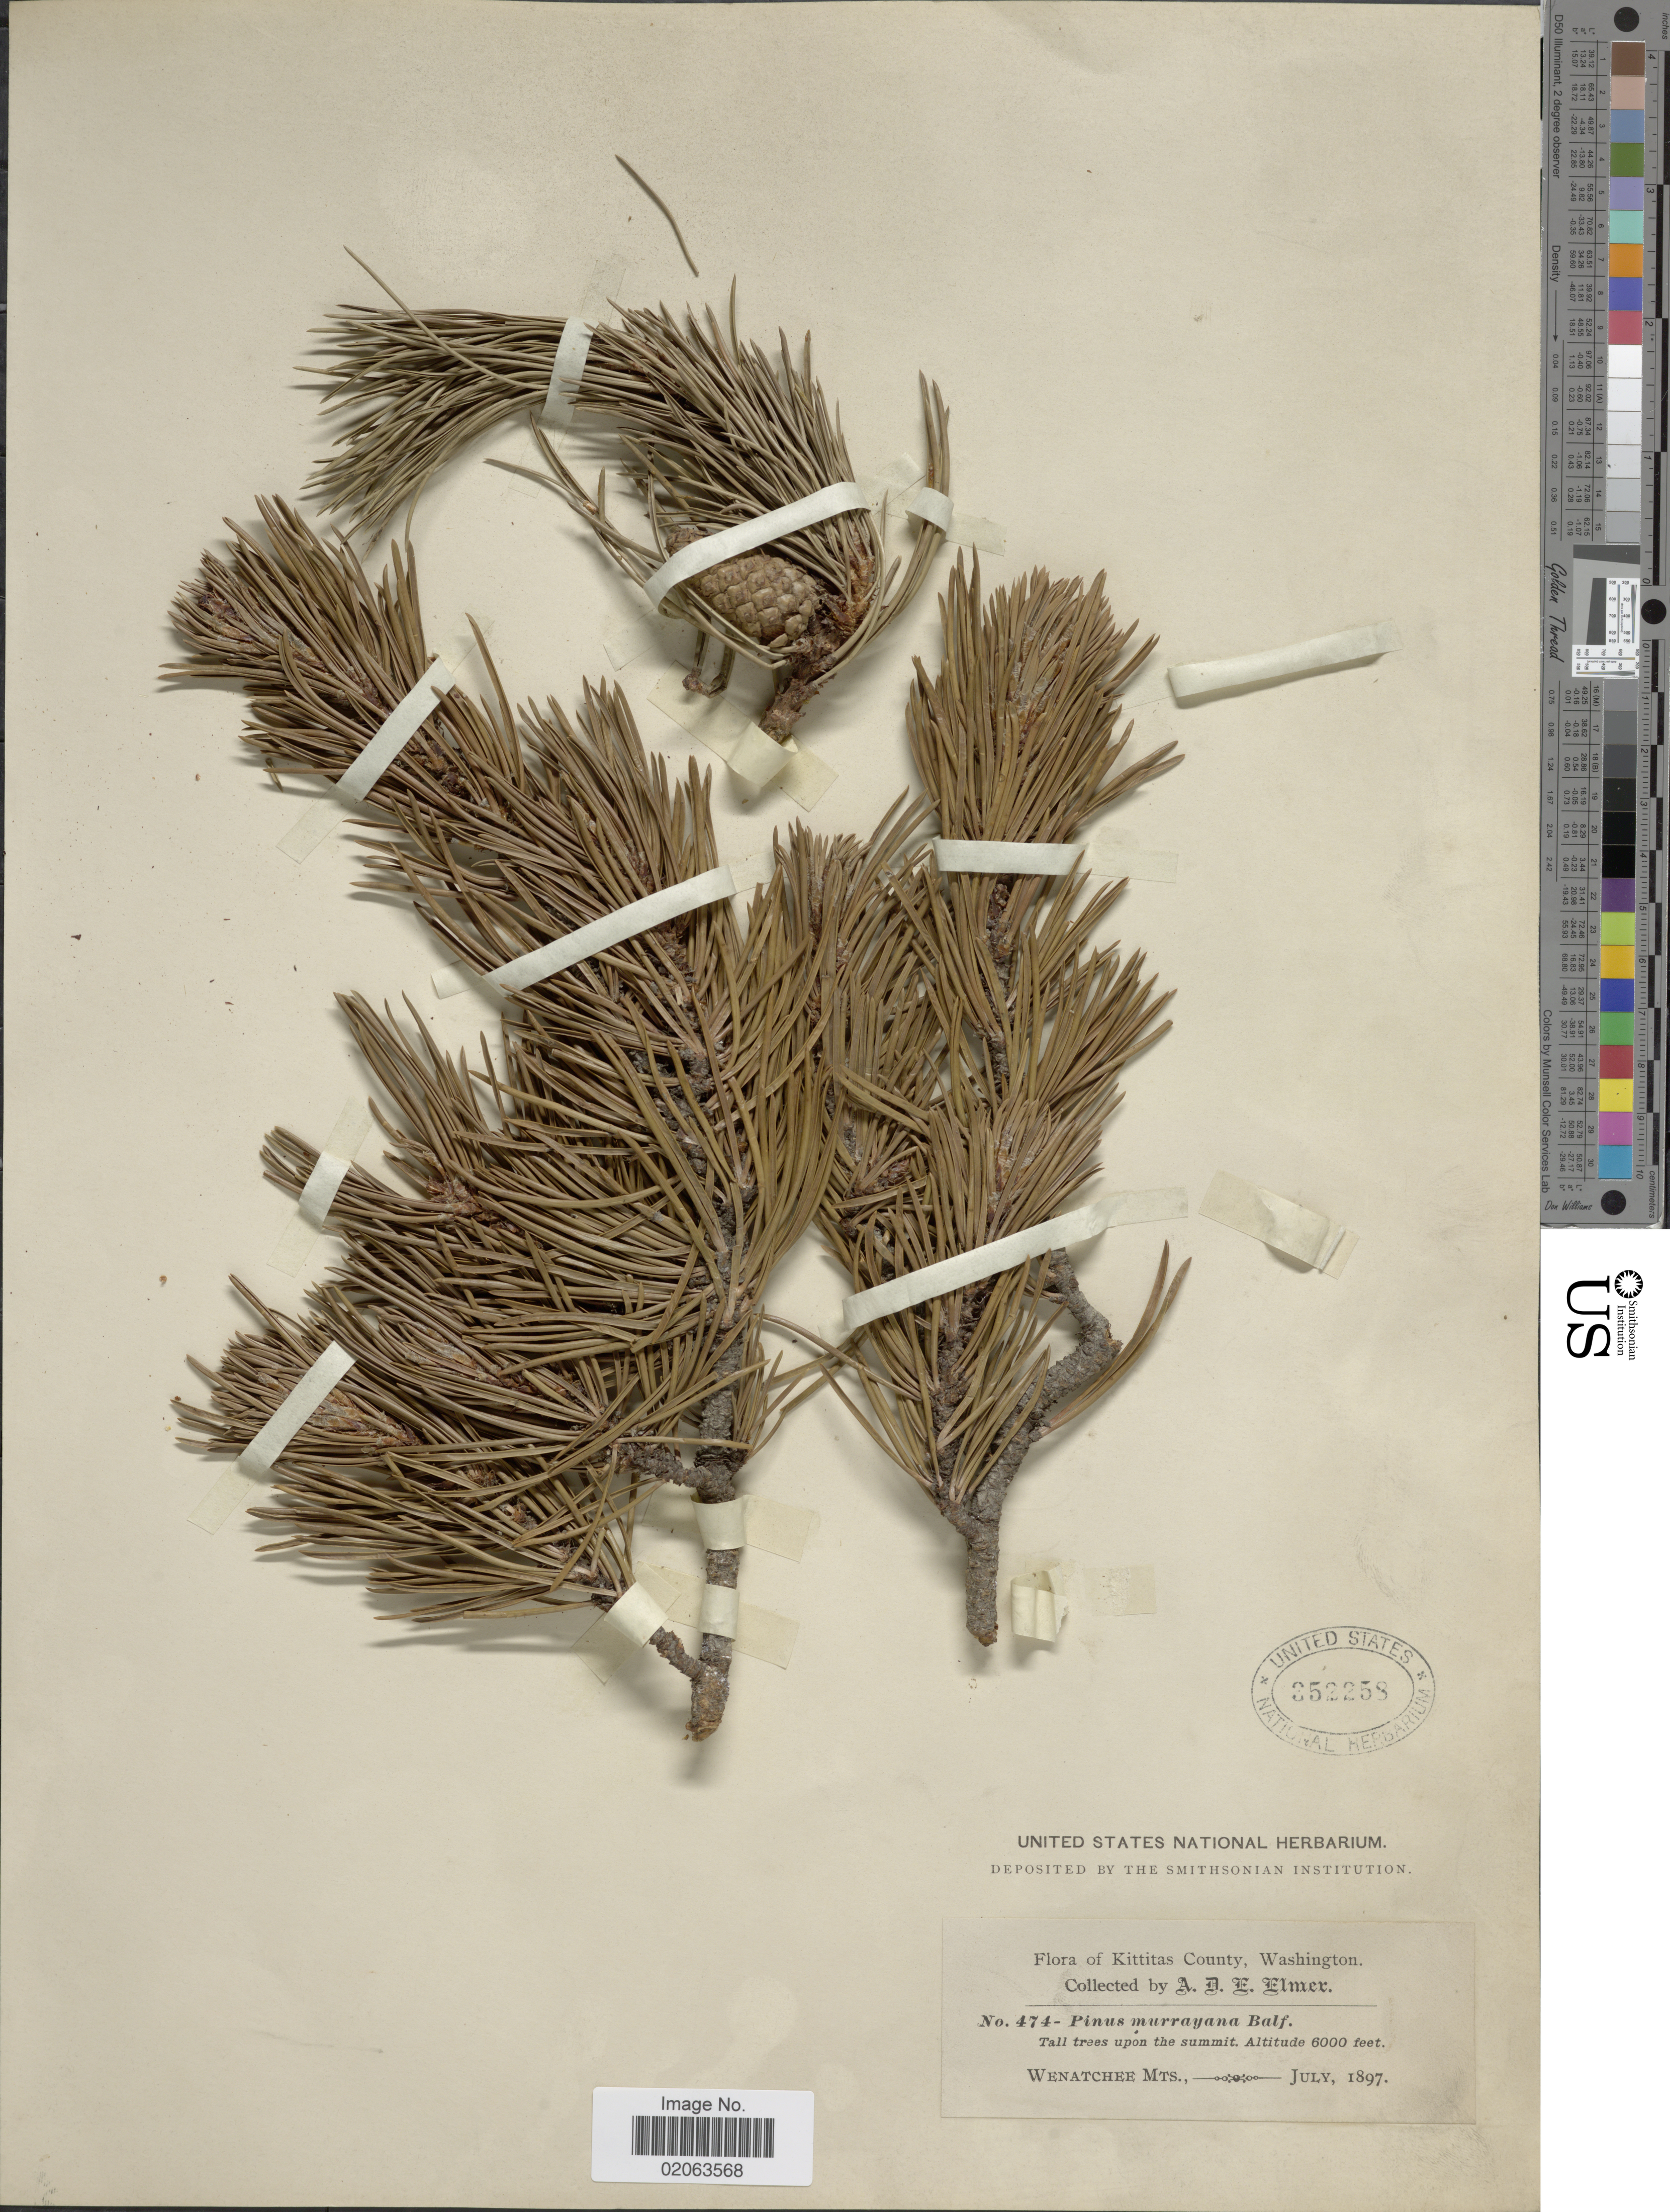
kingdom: Plantae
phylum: Tracheophyta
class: Pinopsida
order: Pinales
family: Pinaceae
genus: Pinus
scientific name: Pinus contorta var. latifolia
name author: Engelm. ex S. Watson in C. King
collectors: A. D. E. Elmer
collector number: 474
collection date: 1897-07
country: United States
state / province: Washington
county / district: Chelan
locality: Kittias County, Washington. Wenatchee Mts.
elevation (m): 1829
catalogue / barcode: US 352258